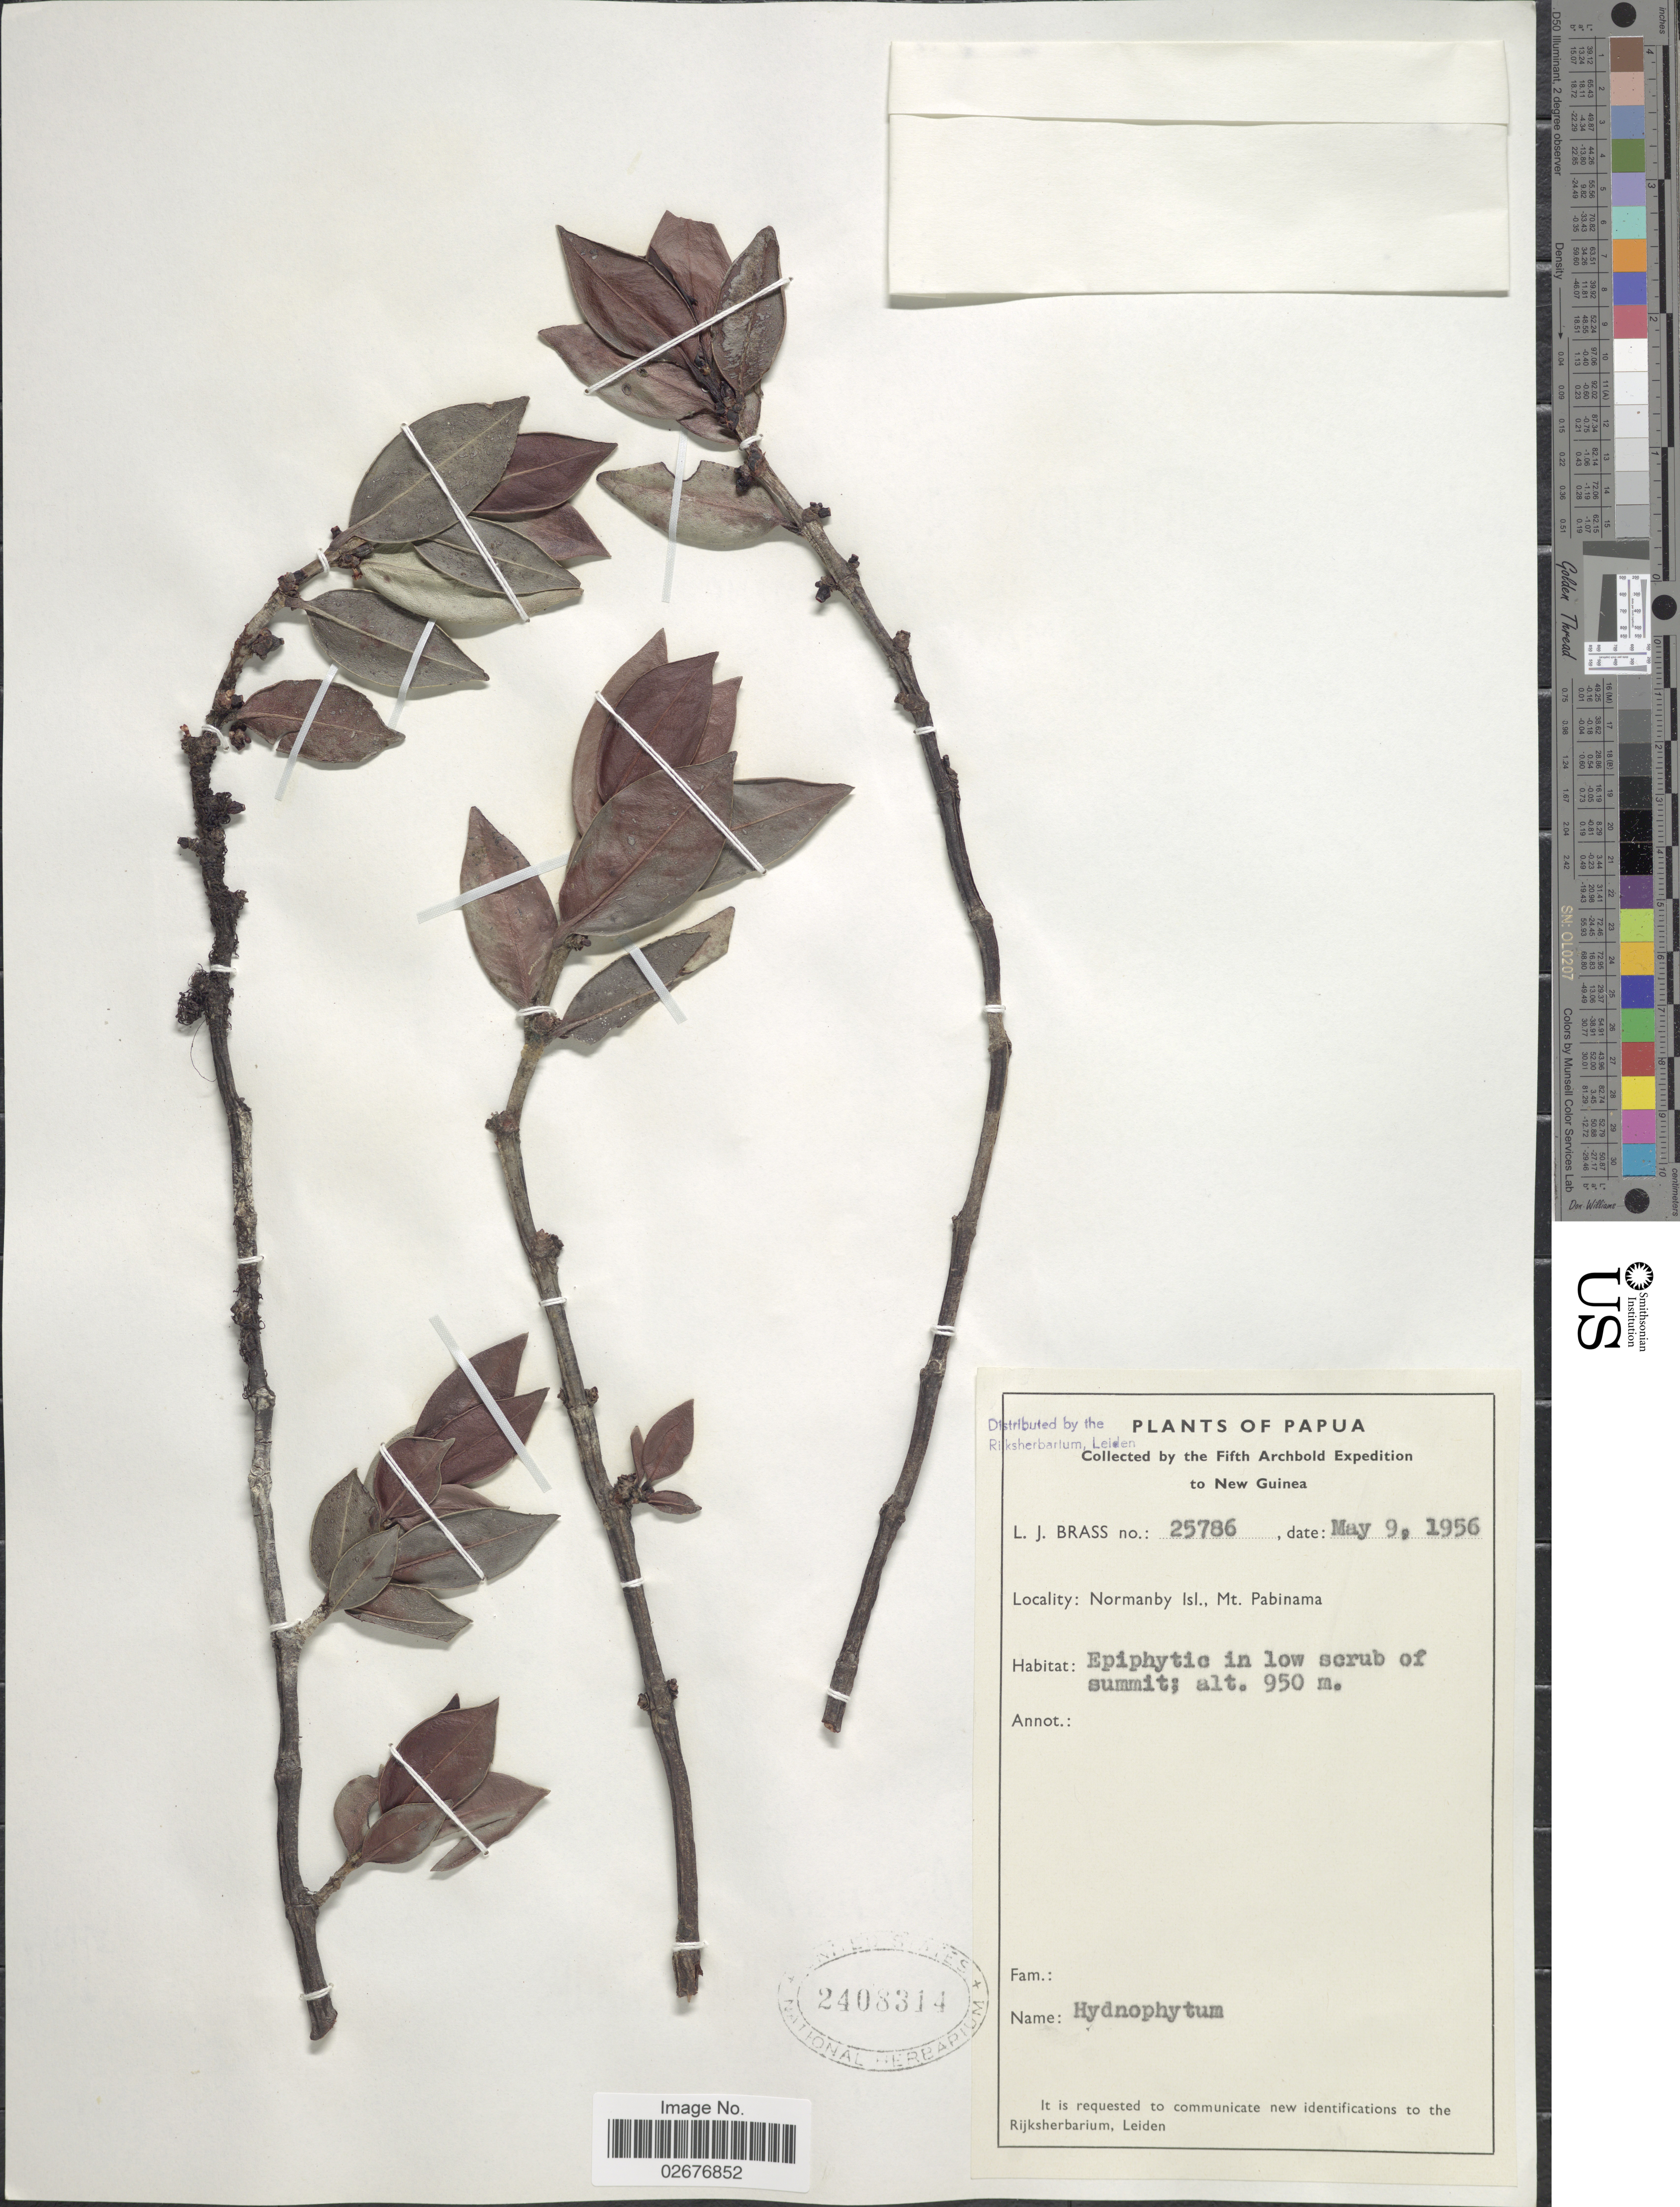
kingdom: Plantae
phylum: Tracheophyta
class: Magnoliopsida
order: Gentianales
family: Rubiaceae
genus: Hydnophytum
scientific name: Hydnophytum sp.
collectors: L. J. Brass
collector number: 25786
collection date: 1956-05-09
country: Papua New Guinea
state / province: Milne Bay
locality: Papua, Normanby Isl., Mt. Pabinama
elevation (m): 950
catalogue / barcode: US 2408314